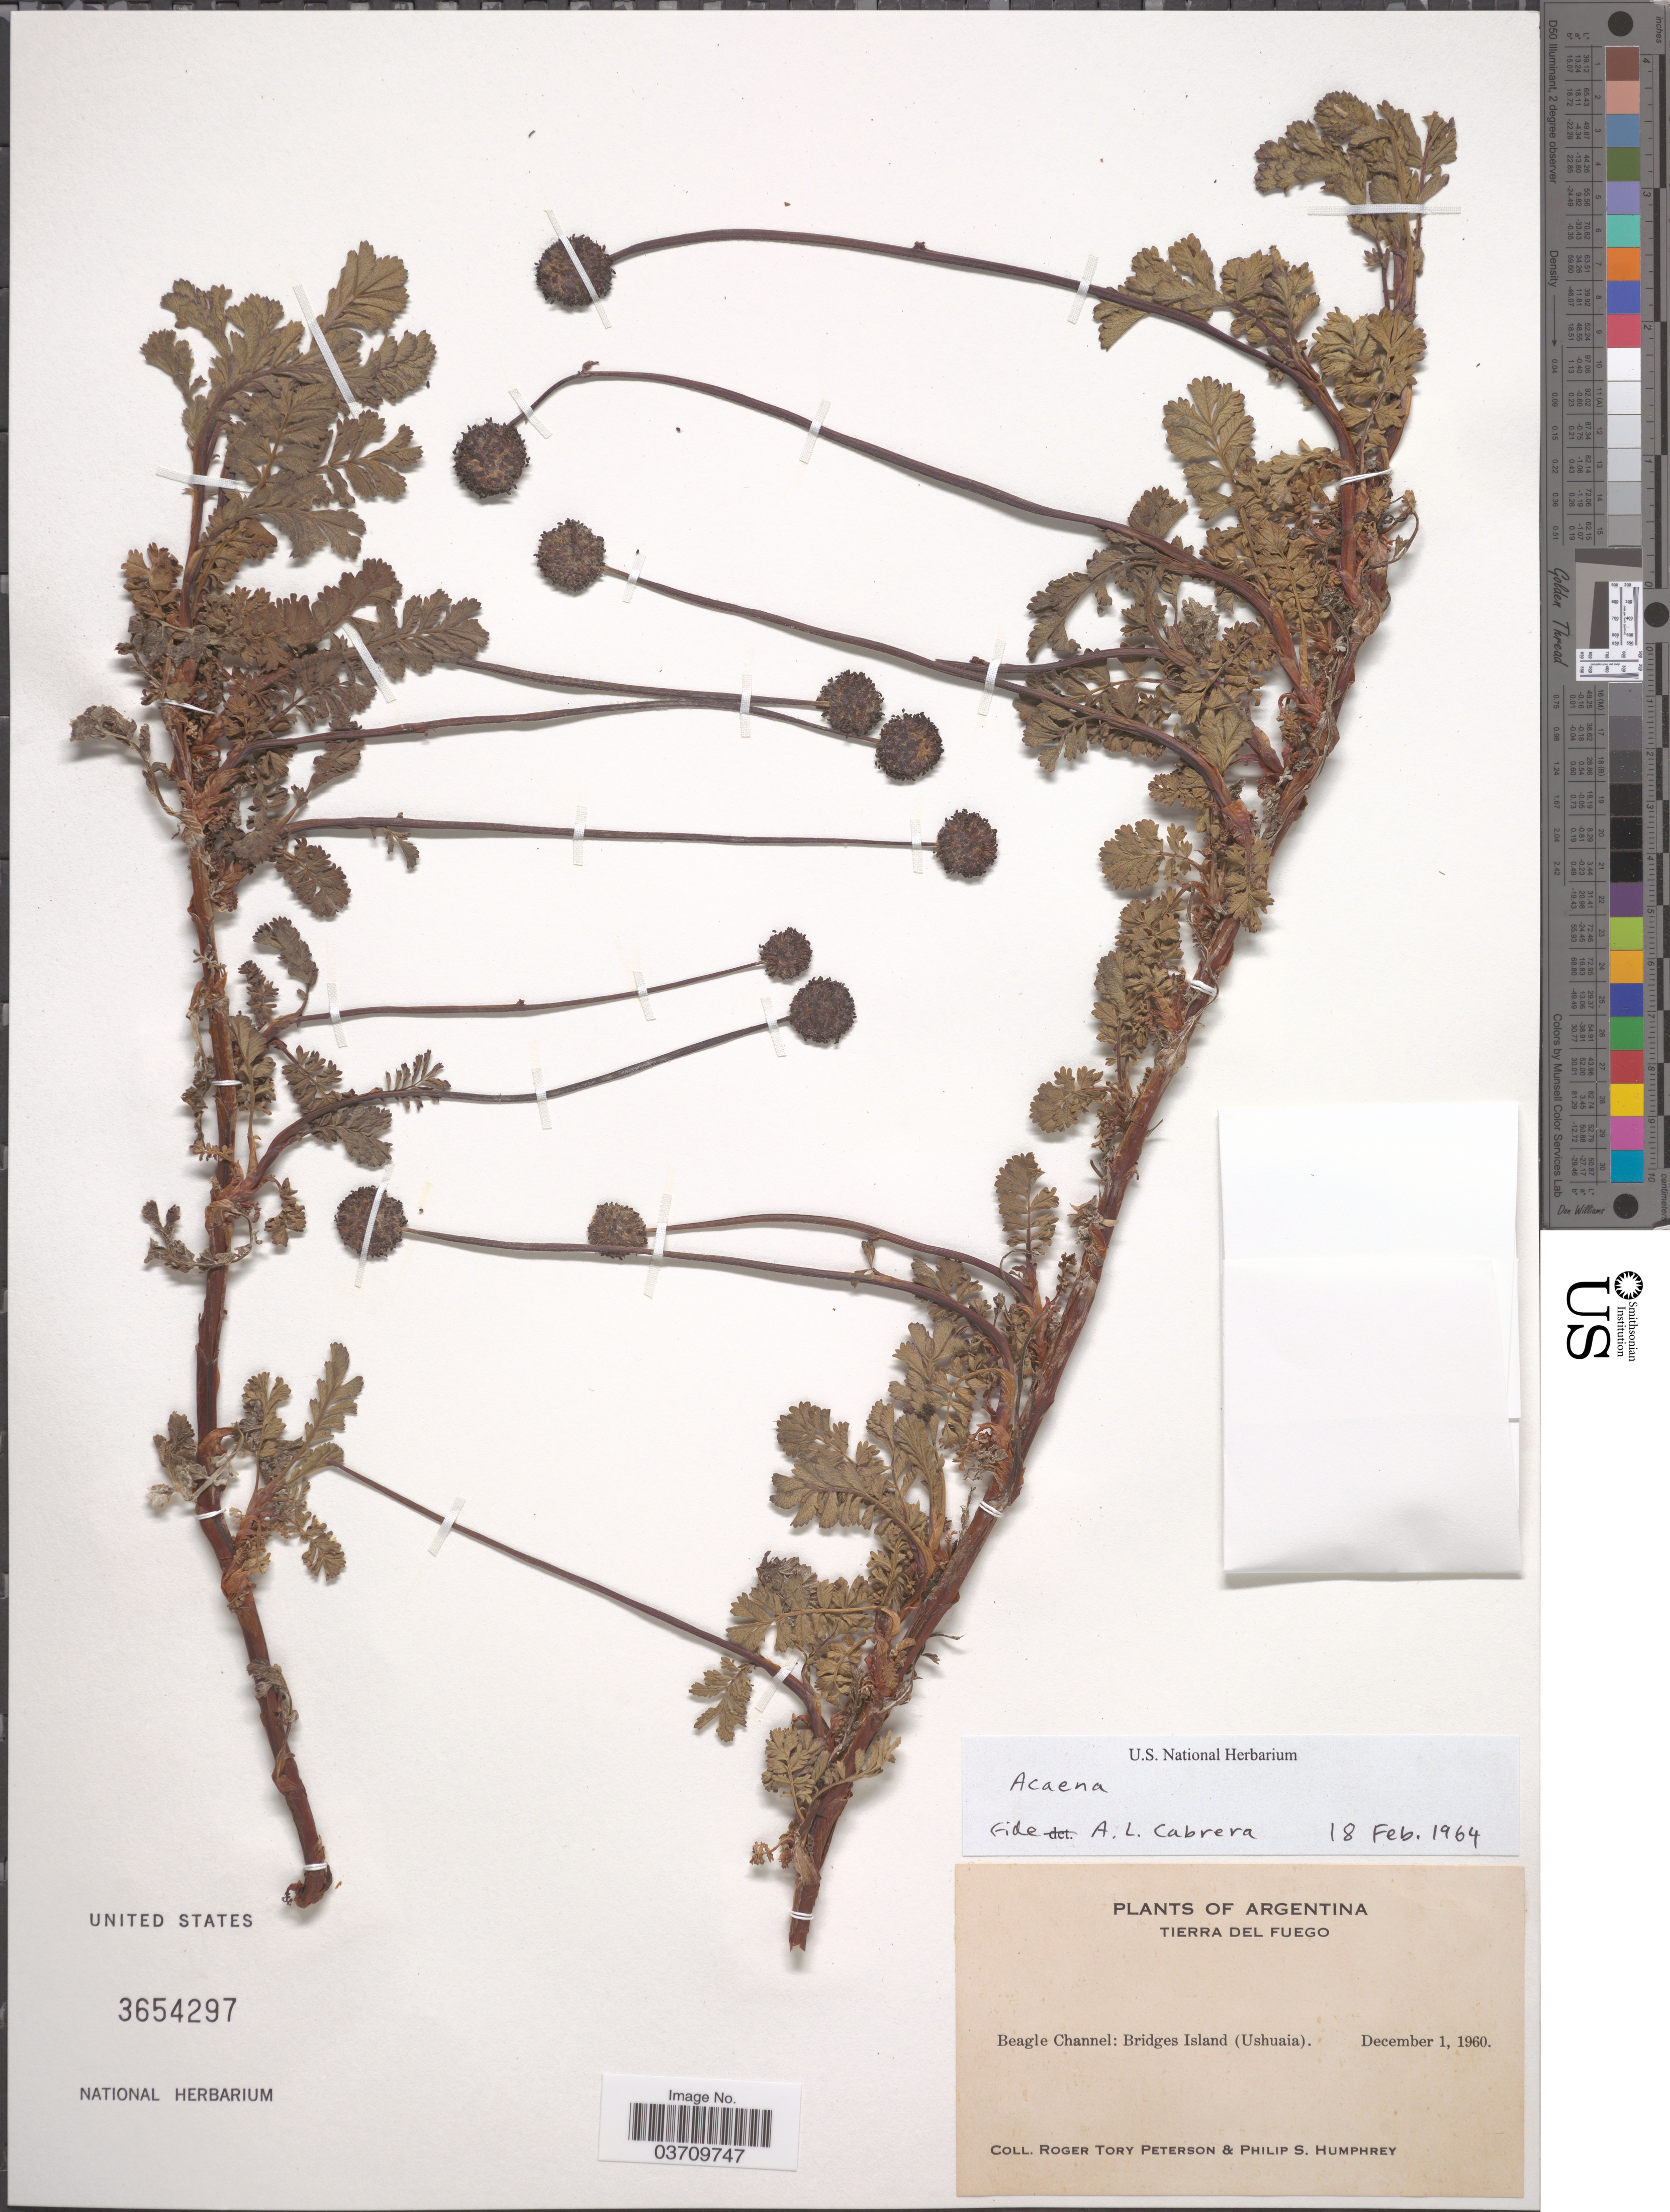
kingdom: Plantae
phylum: Tracheophyta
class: Magnoliopsida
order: Rosales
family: Rosaceae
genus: Acaena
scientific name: Acaena sp.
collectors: R. Peterson & P. Humphrey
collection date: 1960-12-01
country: Argentina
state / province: Tierra del Fuego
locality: Beagle Channel: Bridges Island (Ushuaia).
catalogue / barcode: US 3654297